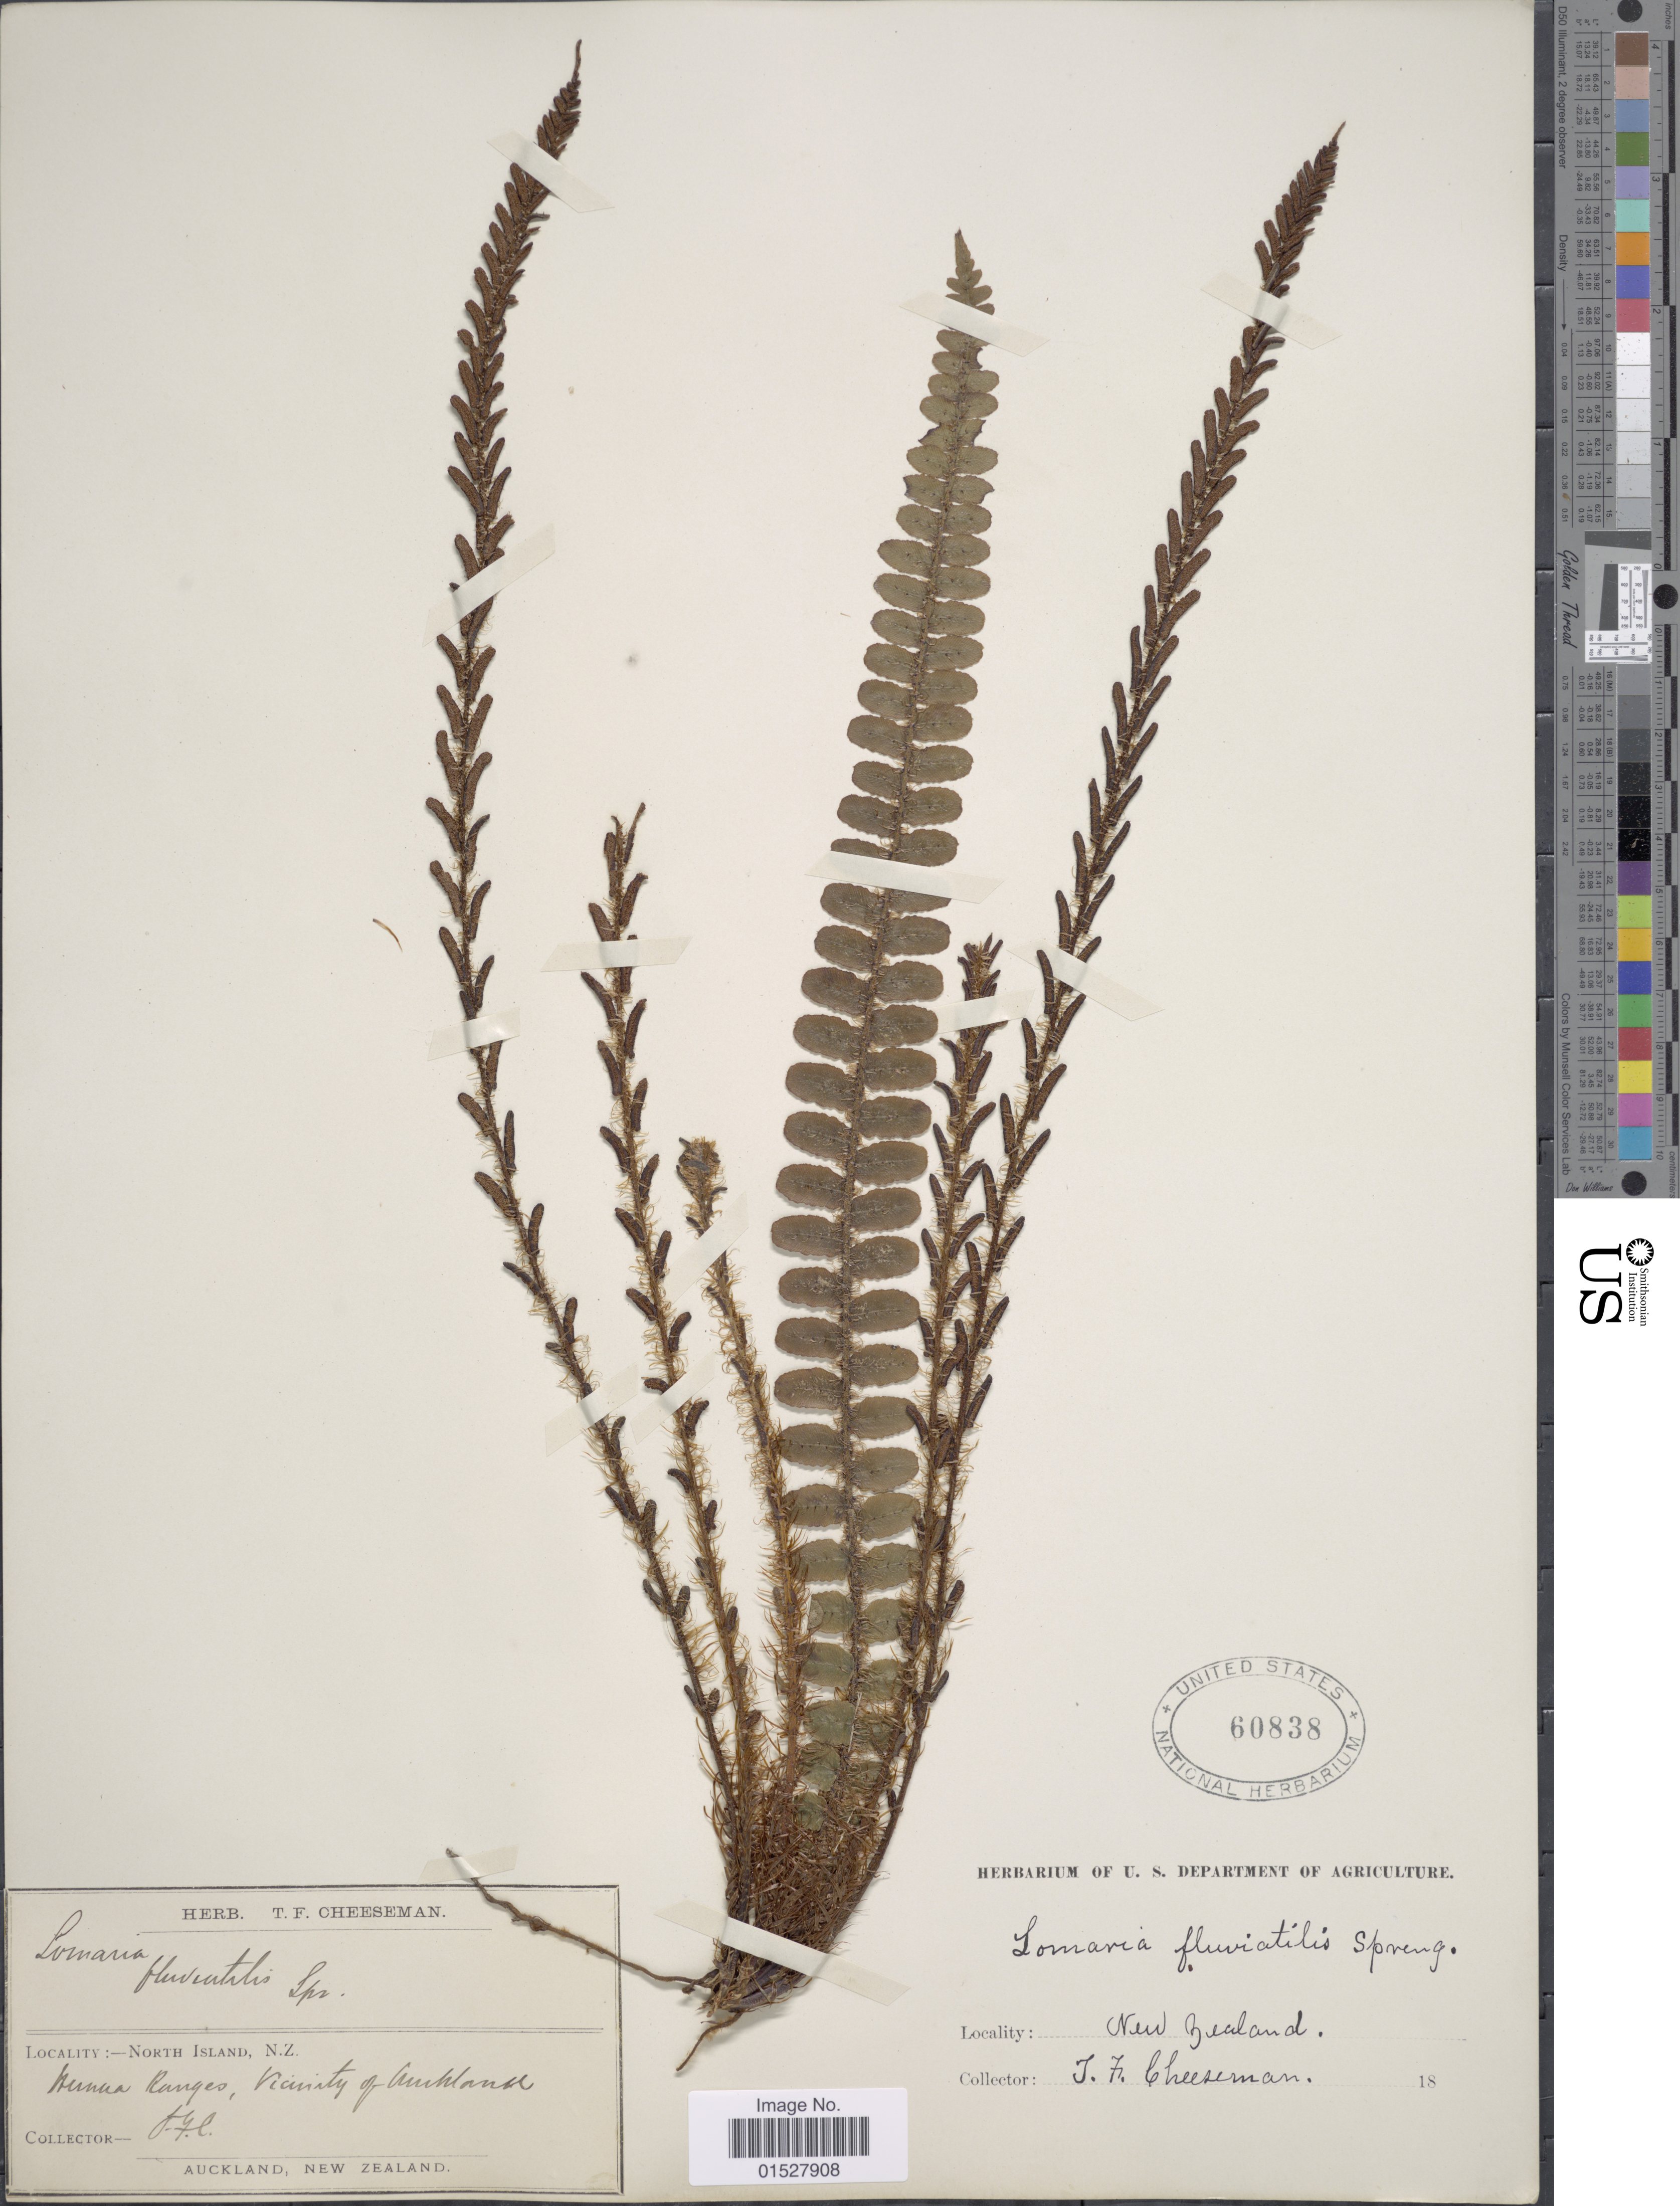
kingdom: Plantae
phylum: Tracheophyta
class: Polypodiopsida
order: Polypodiales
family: Blechnaceae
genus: Blechnum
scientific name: Blechnum fluviatile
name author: (R. Br.) E.J. Lowe ex Salomon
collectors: T. F. Cheeseman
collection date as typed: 18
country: New Zealand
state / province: Auckland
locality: North Island, Munna Ranges.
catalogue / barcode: US 60838